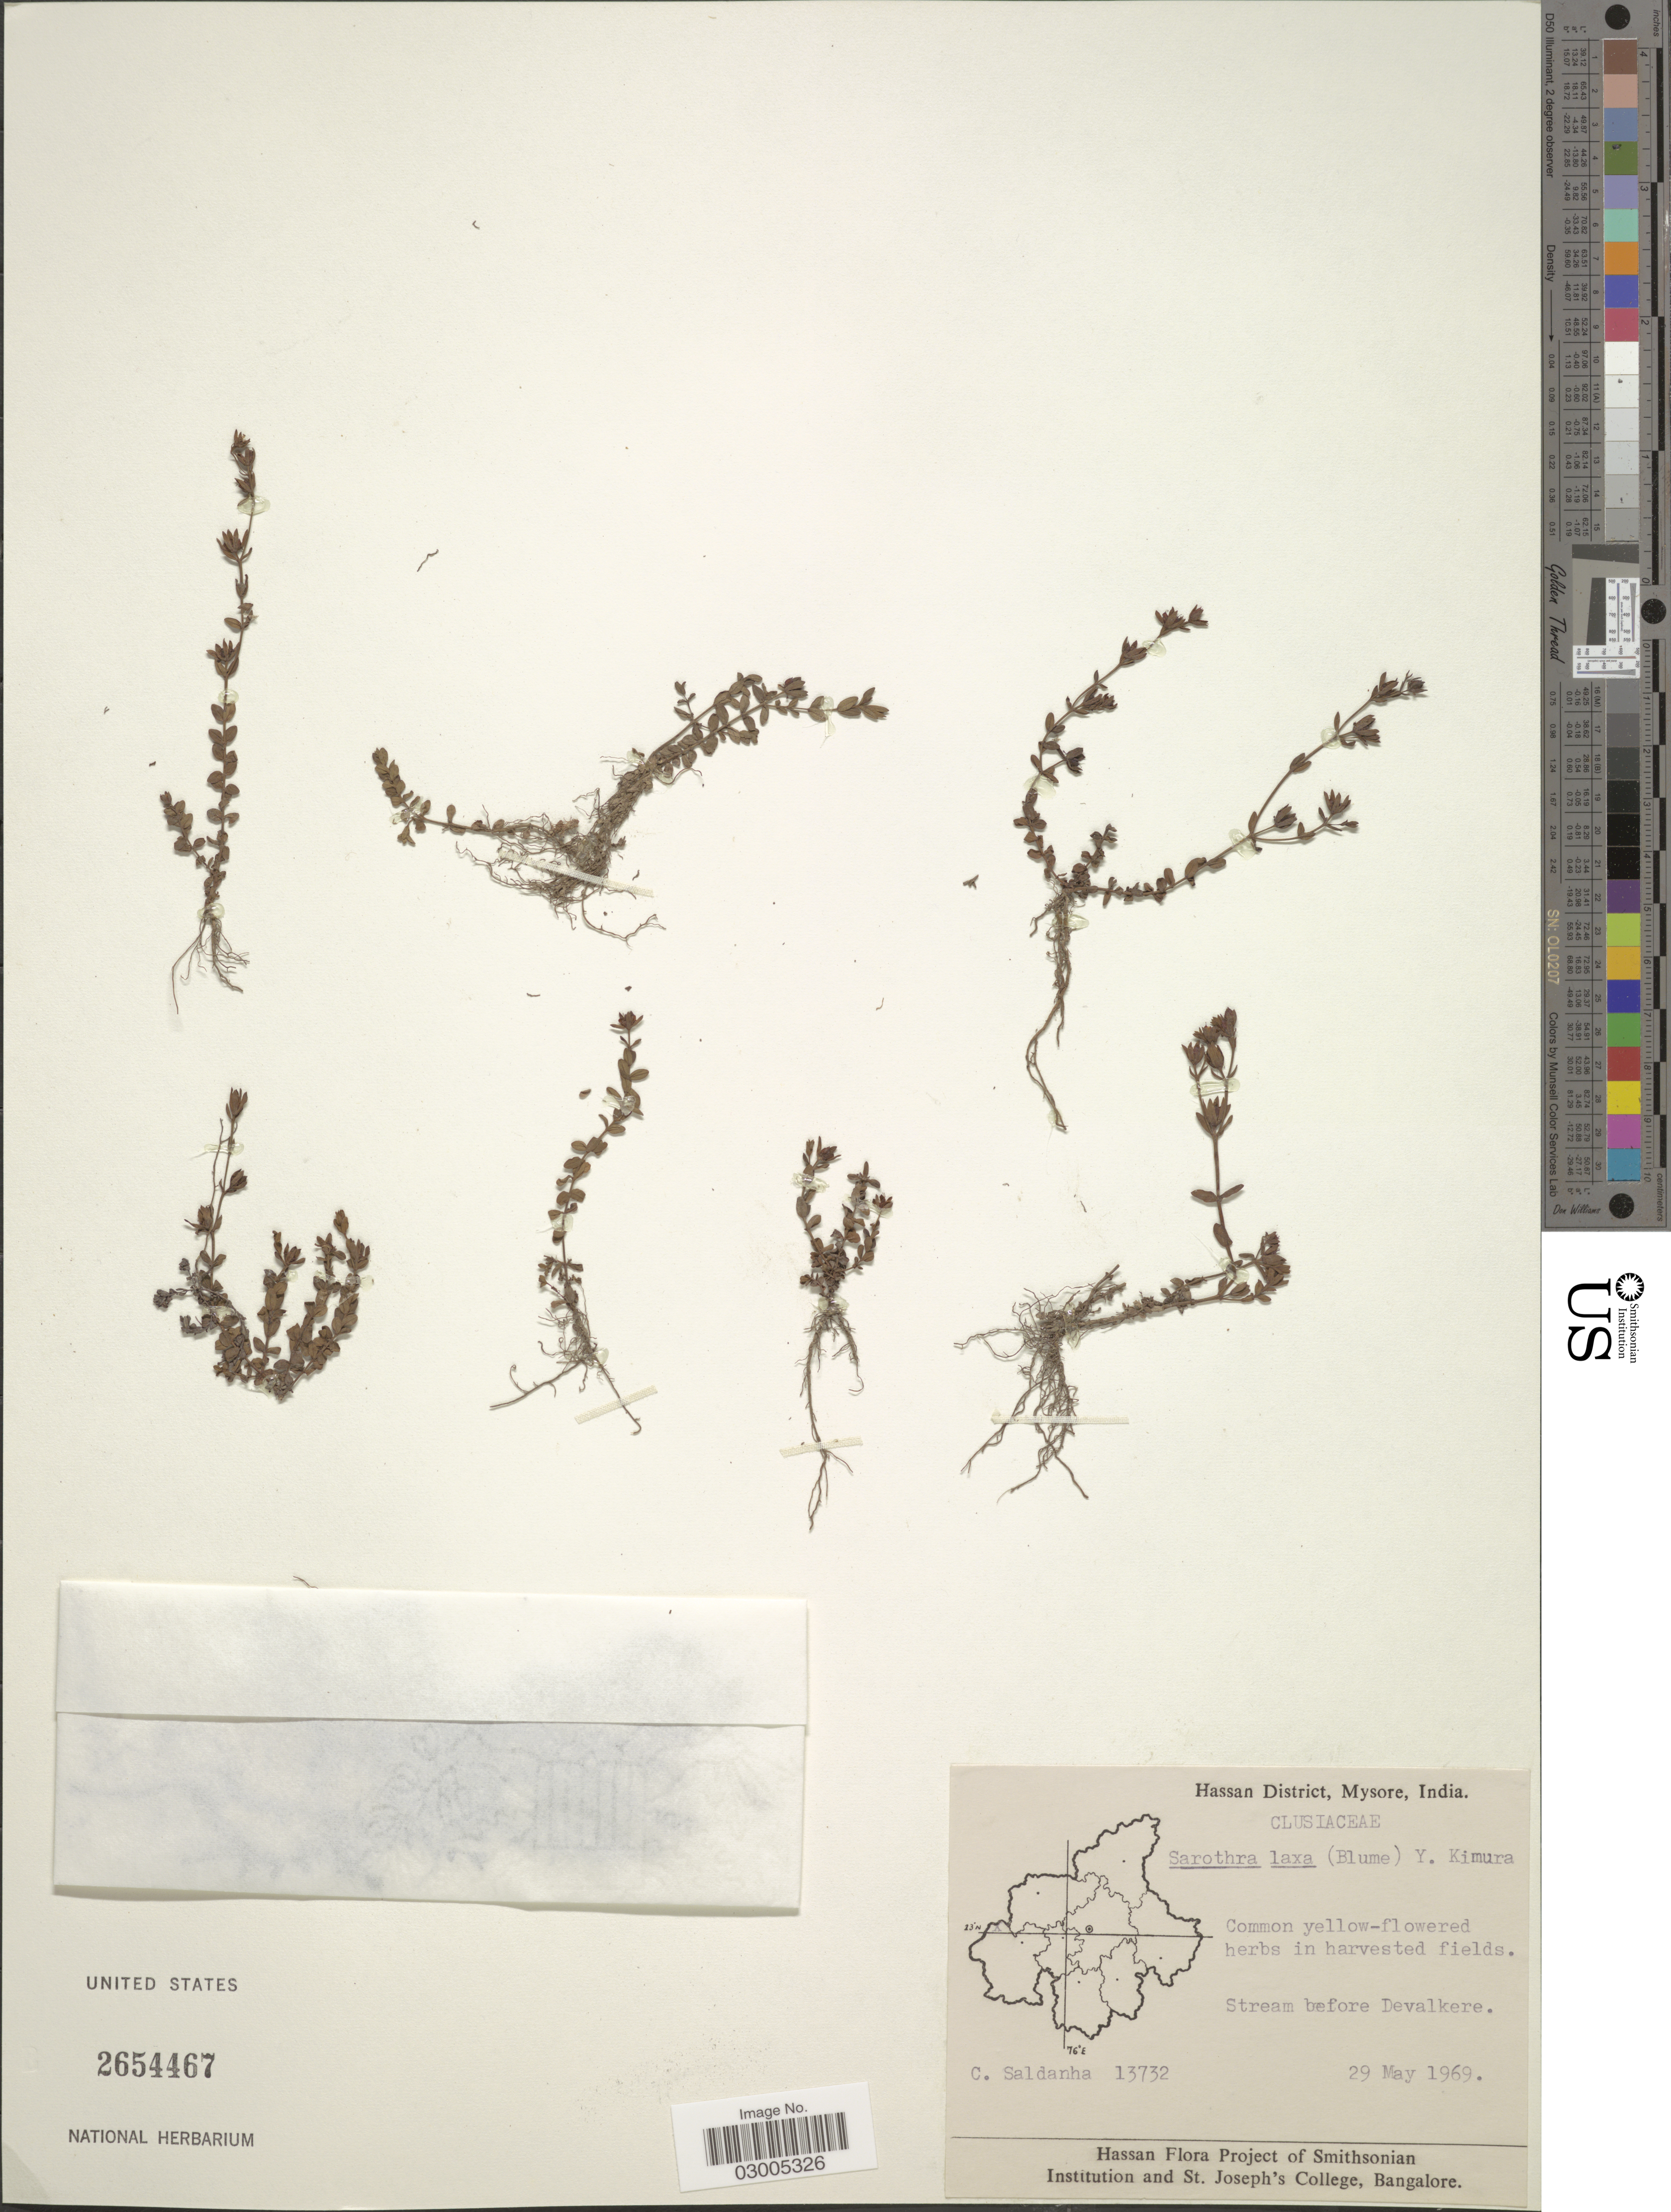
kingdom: Plantae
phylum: Tracheophyta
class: Magnoliopsida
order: Malpighiales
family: Hypericaceae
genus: Hypericum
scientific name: Hypericum laxum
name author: (Blume) Koidz.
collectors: C. Saldanha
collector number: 13732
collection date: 1969-05-29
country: India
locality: Hassan District, Mysore. Stream before Devalkere.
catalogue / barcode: US 2654467